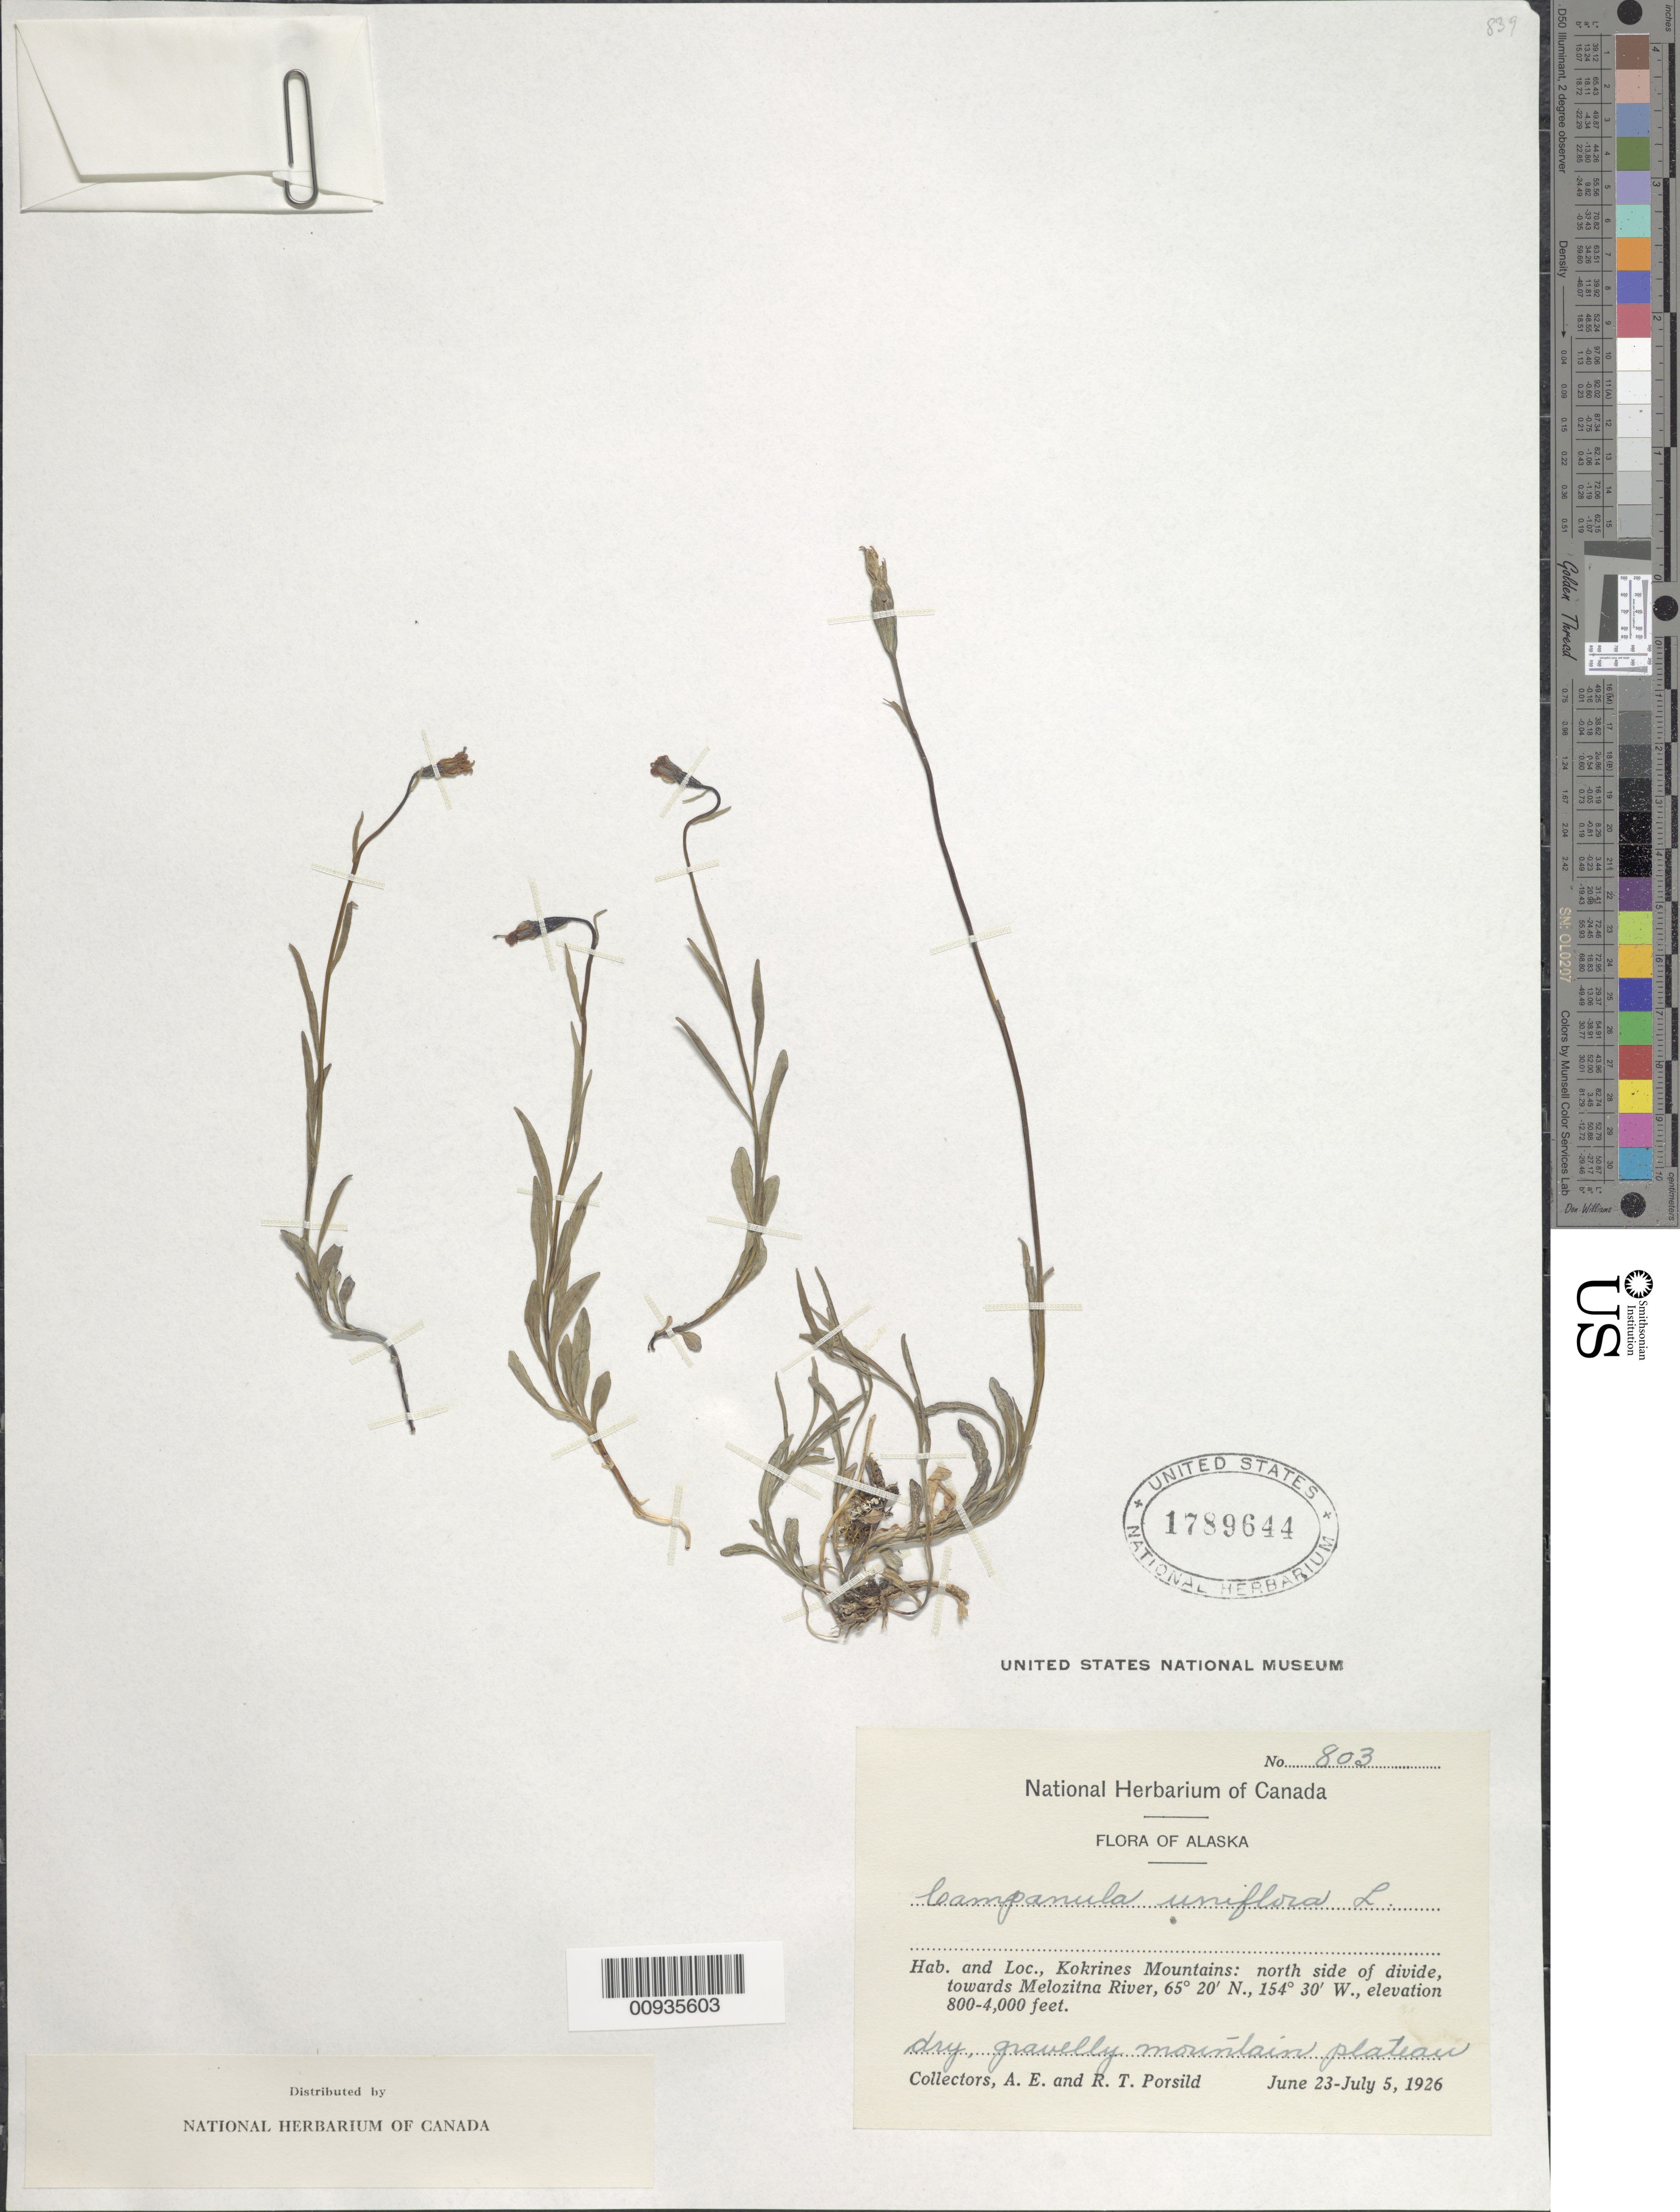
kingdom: Plantae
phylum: Tracheophyta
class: Magnoliopsida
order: Asterales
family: Campanulaceae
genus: Campanula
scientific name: Campanula uniflora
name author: L.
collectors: A. E. Porsild & R. T. Porsild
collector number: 803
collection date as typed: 23 Jun 1926 to 05 Jul 1926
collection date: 1926-06-23/1926-07-05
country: United States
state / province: Alaska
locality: Kokrines Mountains, N side of Divide, towards Melozitna River.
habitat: dry, gravelly mountain plateau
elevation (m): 244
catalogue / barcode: US 1789644